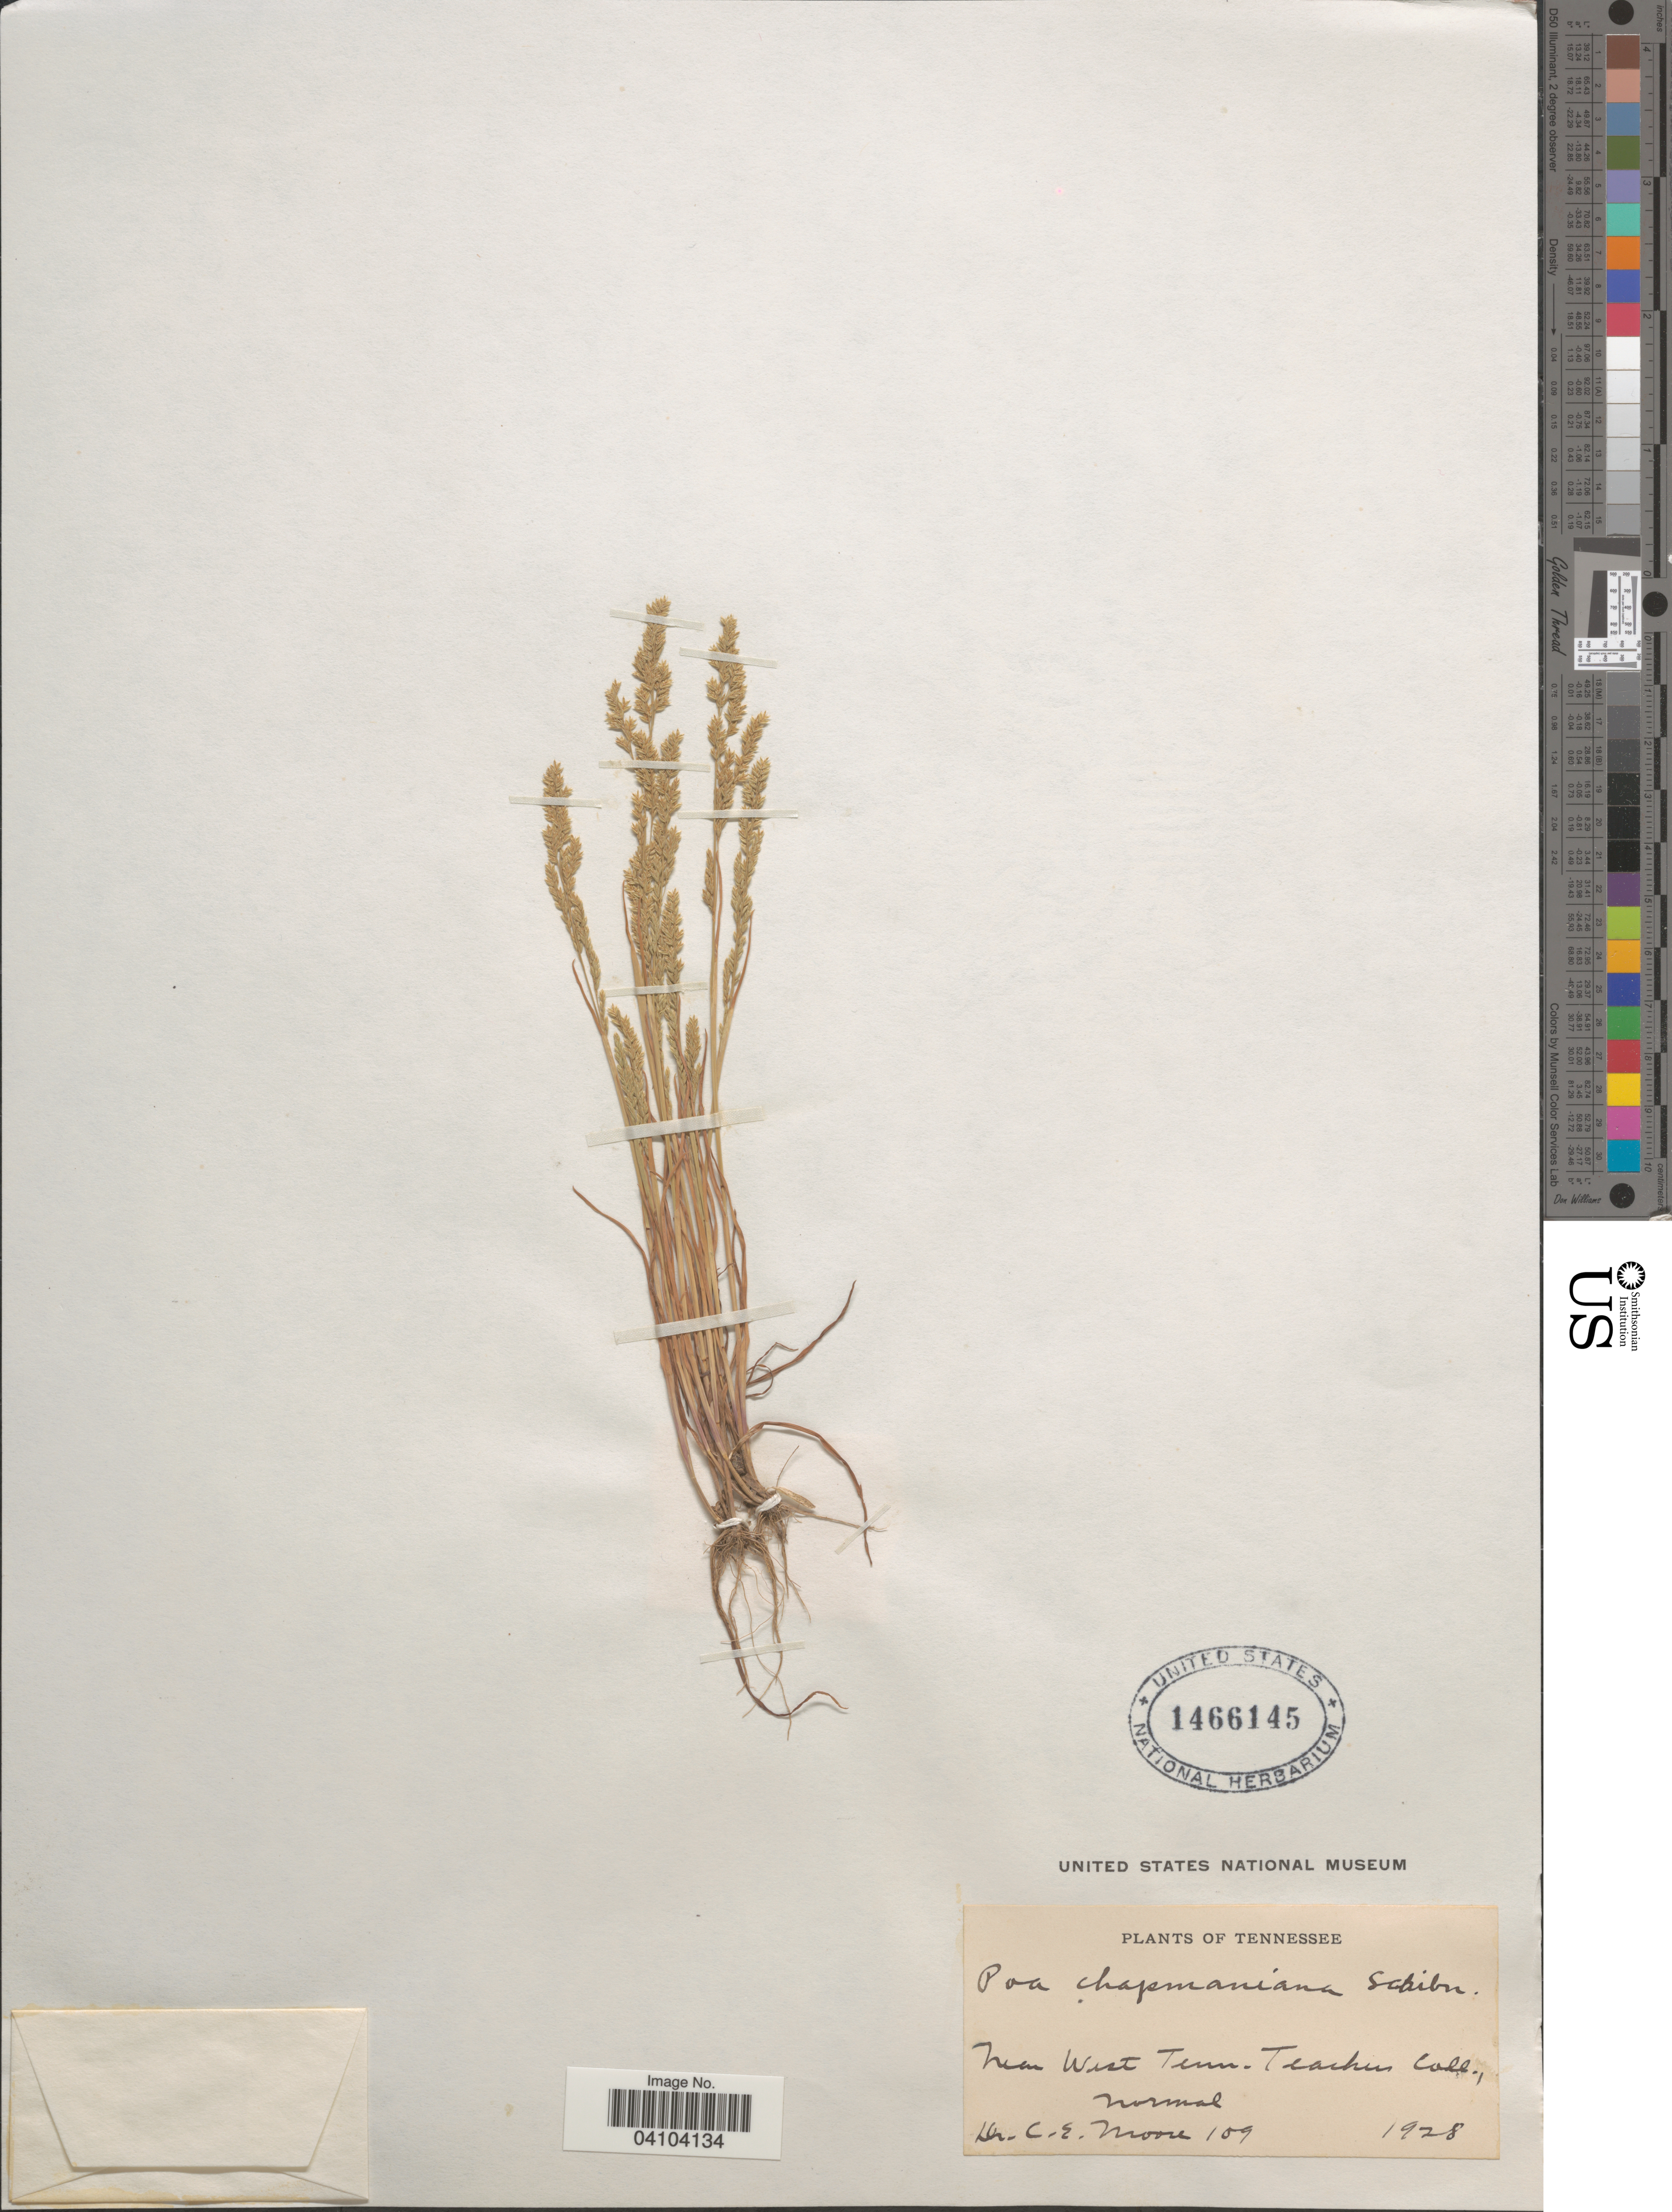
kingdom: Plantae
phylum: Tracheophyta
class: Liliopsida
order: Poales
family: Poaceae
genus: Poa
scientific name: Poa chapmaniana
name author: Scribn.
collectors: C. Moore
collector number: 109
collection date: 1928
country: United States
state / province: Tennessee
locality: Near West Tenn. Teachers Coll.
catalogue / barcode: US 1466145